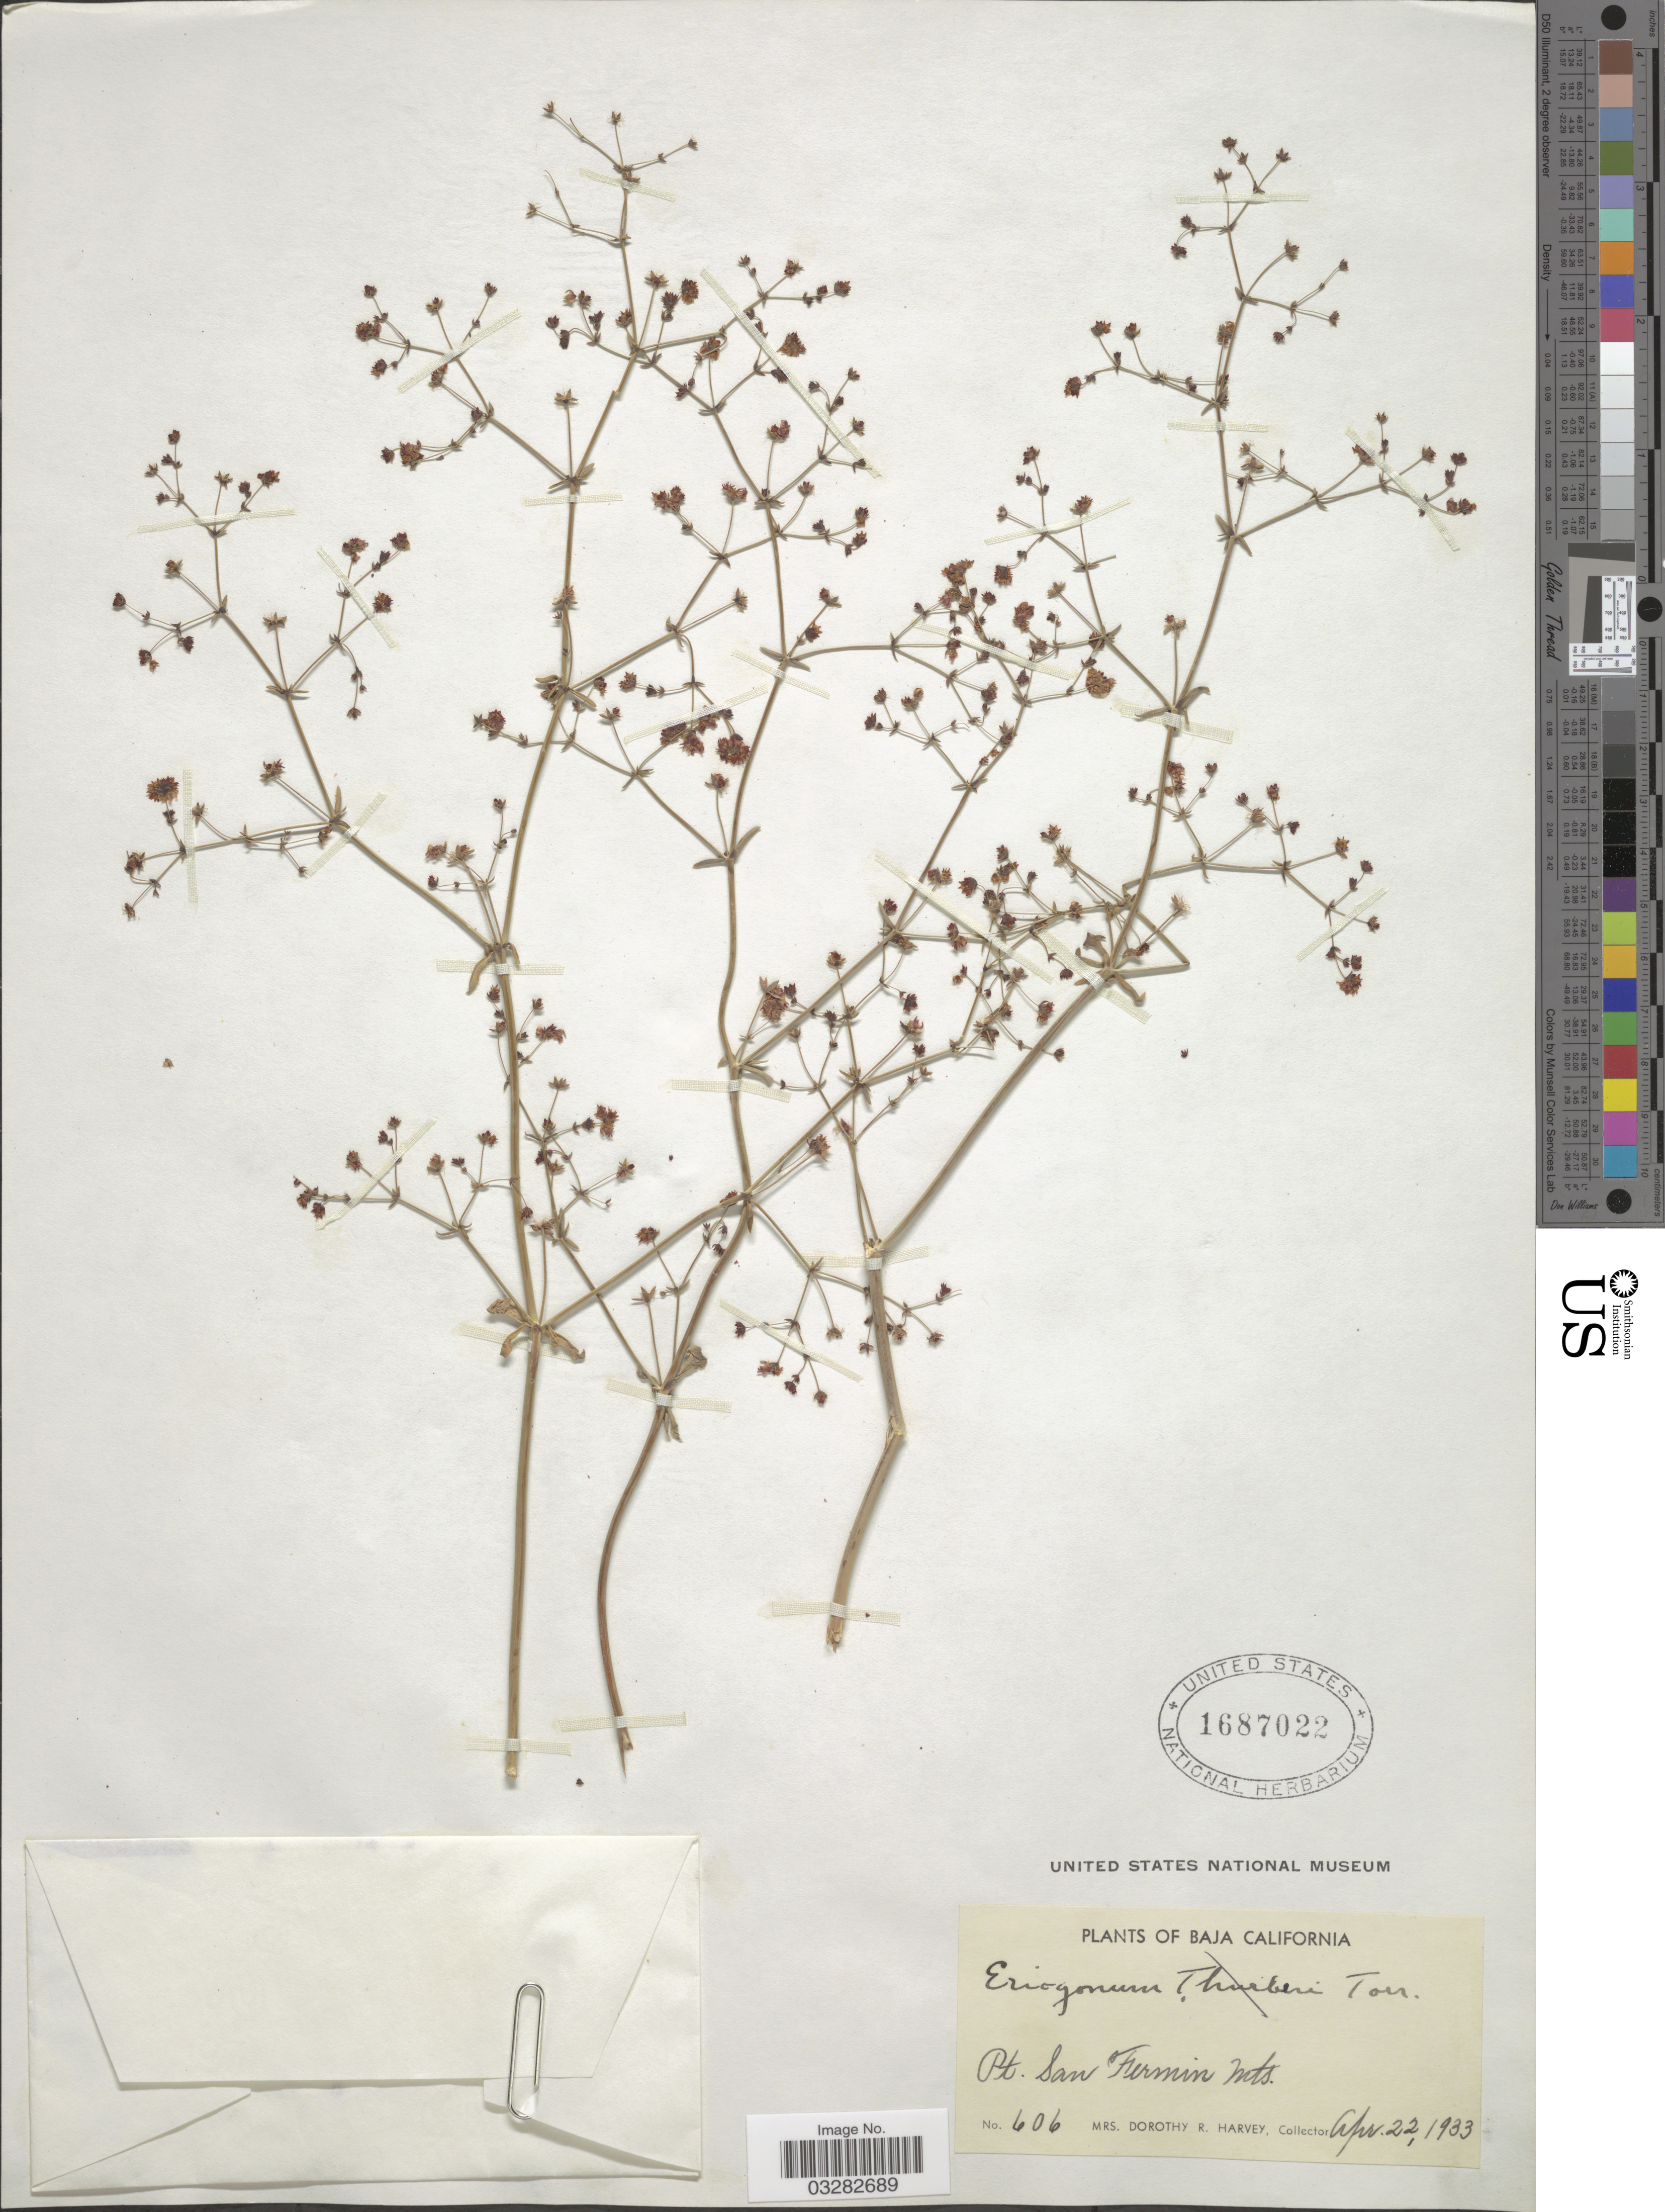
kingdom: Plantae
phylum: Tracheophyta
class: Magnoliopsida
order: Caryophyllales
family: Polygonaceae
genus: Eriogonum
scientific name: Eriogonum galioides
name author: I.M. Johnst.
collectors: Harvey, Mrs. D. R.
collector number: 606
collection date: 1933-04-22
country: Mexico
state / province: Baja California Norte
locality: Pt. San Fermin Mts.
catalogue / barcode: US 1687022